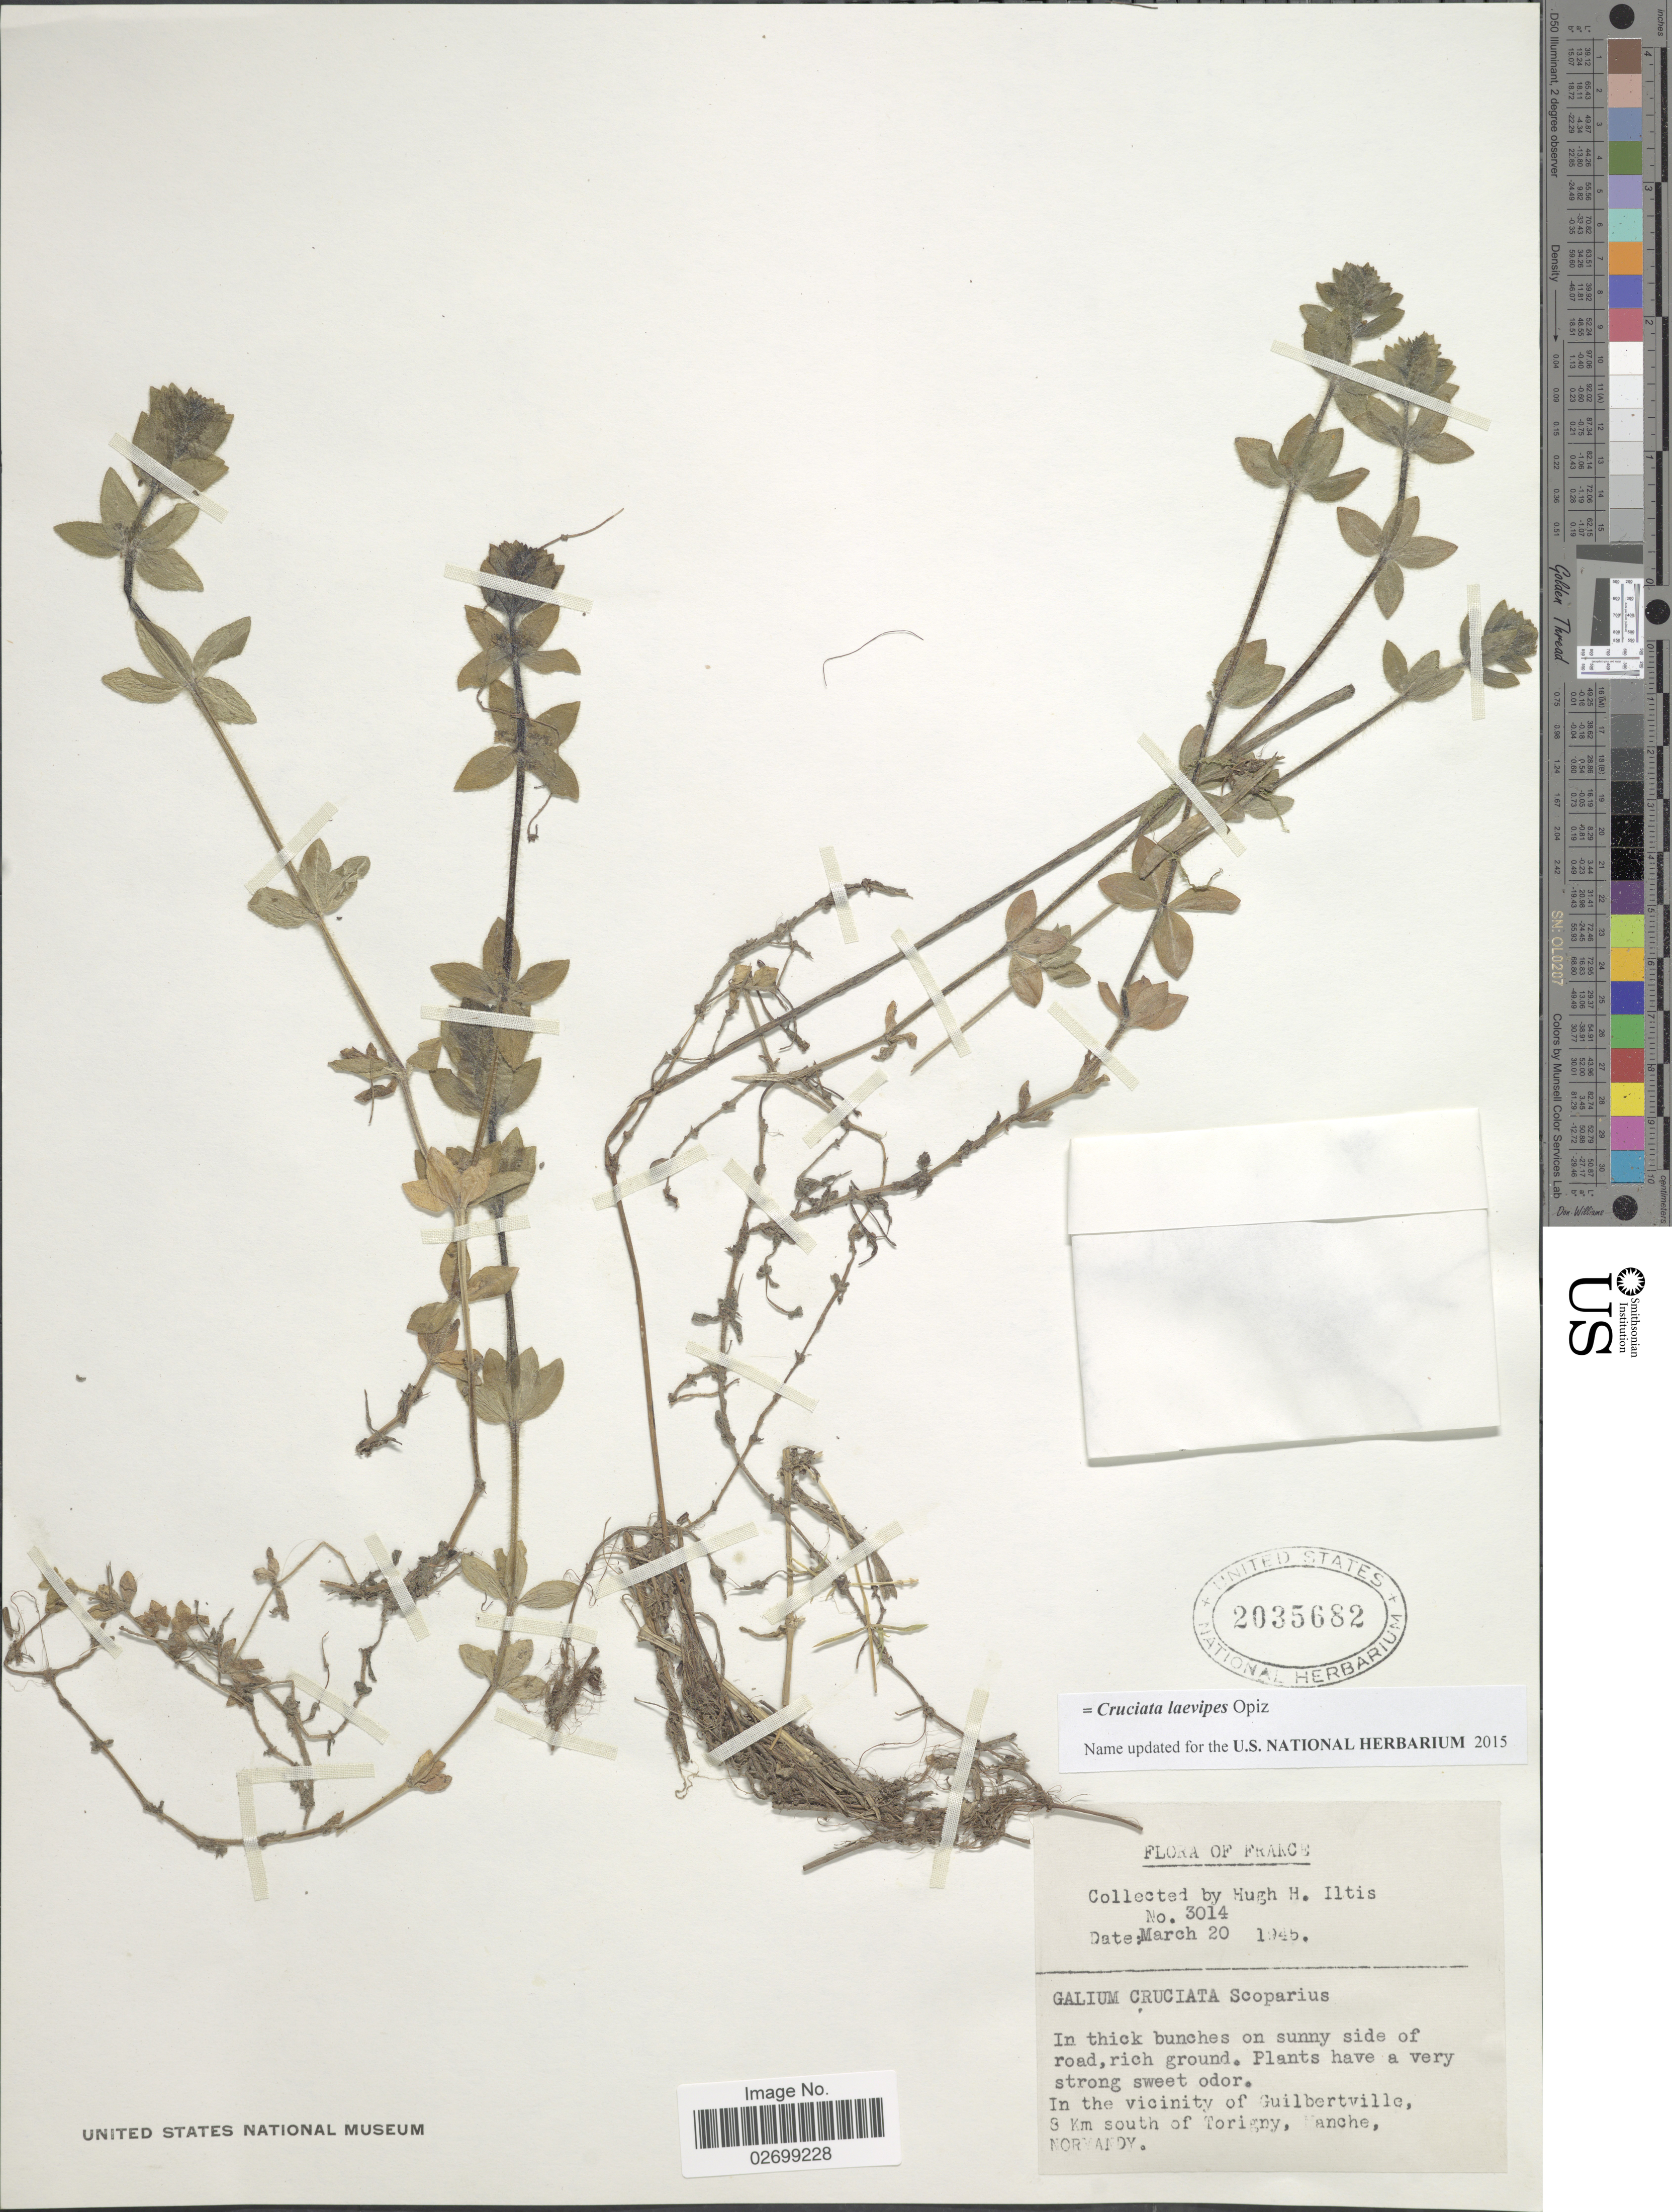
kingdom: Plantae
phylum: Tracheophyta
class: Magnoliopsida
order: Gentianales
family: Rubiaceae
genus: Cruciata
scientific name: Cruciata laevipes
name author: Opiz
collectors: H. H. Iltis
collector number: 3014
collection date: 1945-03-20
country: France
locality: In thick bunches on sunny side of road, rich ground, in the vicinity of Guilbertville, 8 km south of Torigny, Manche, Norvandy [interpreted]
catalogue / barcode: US 2035682